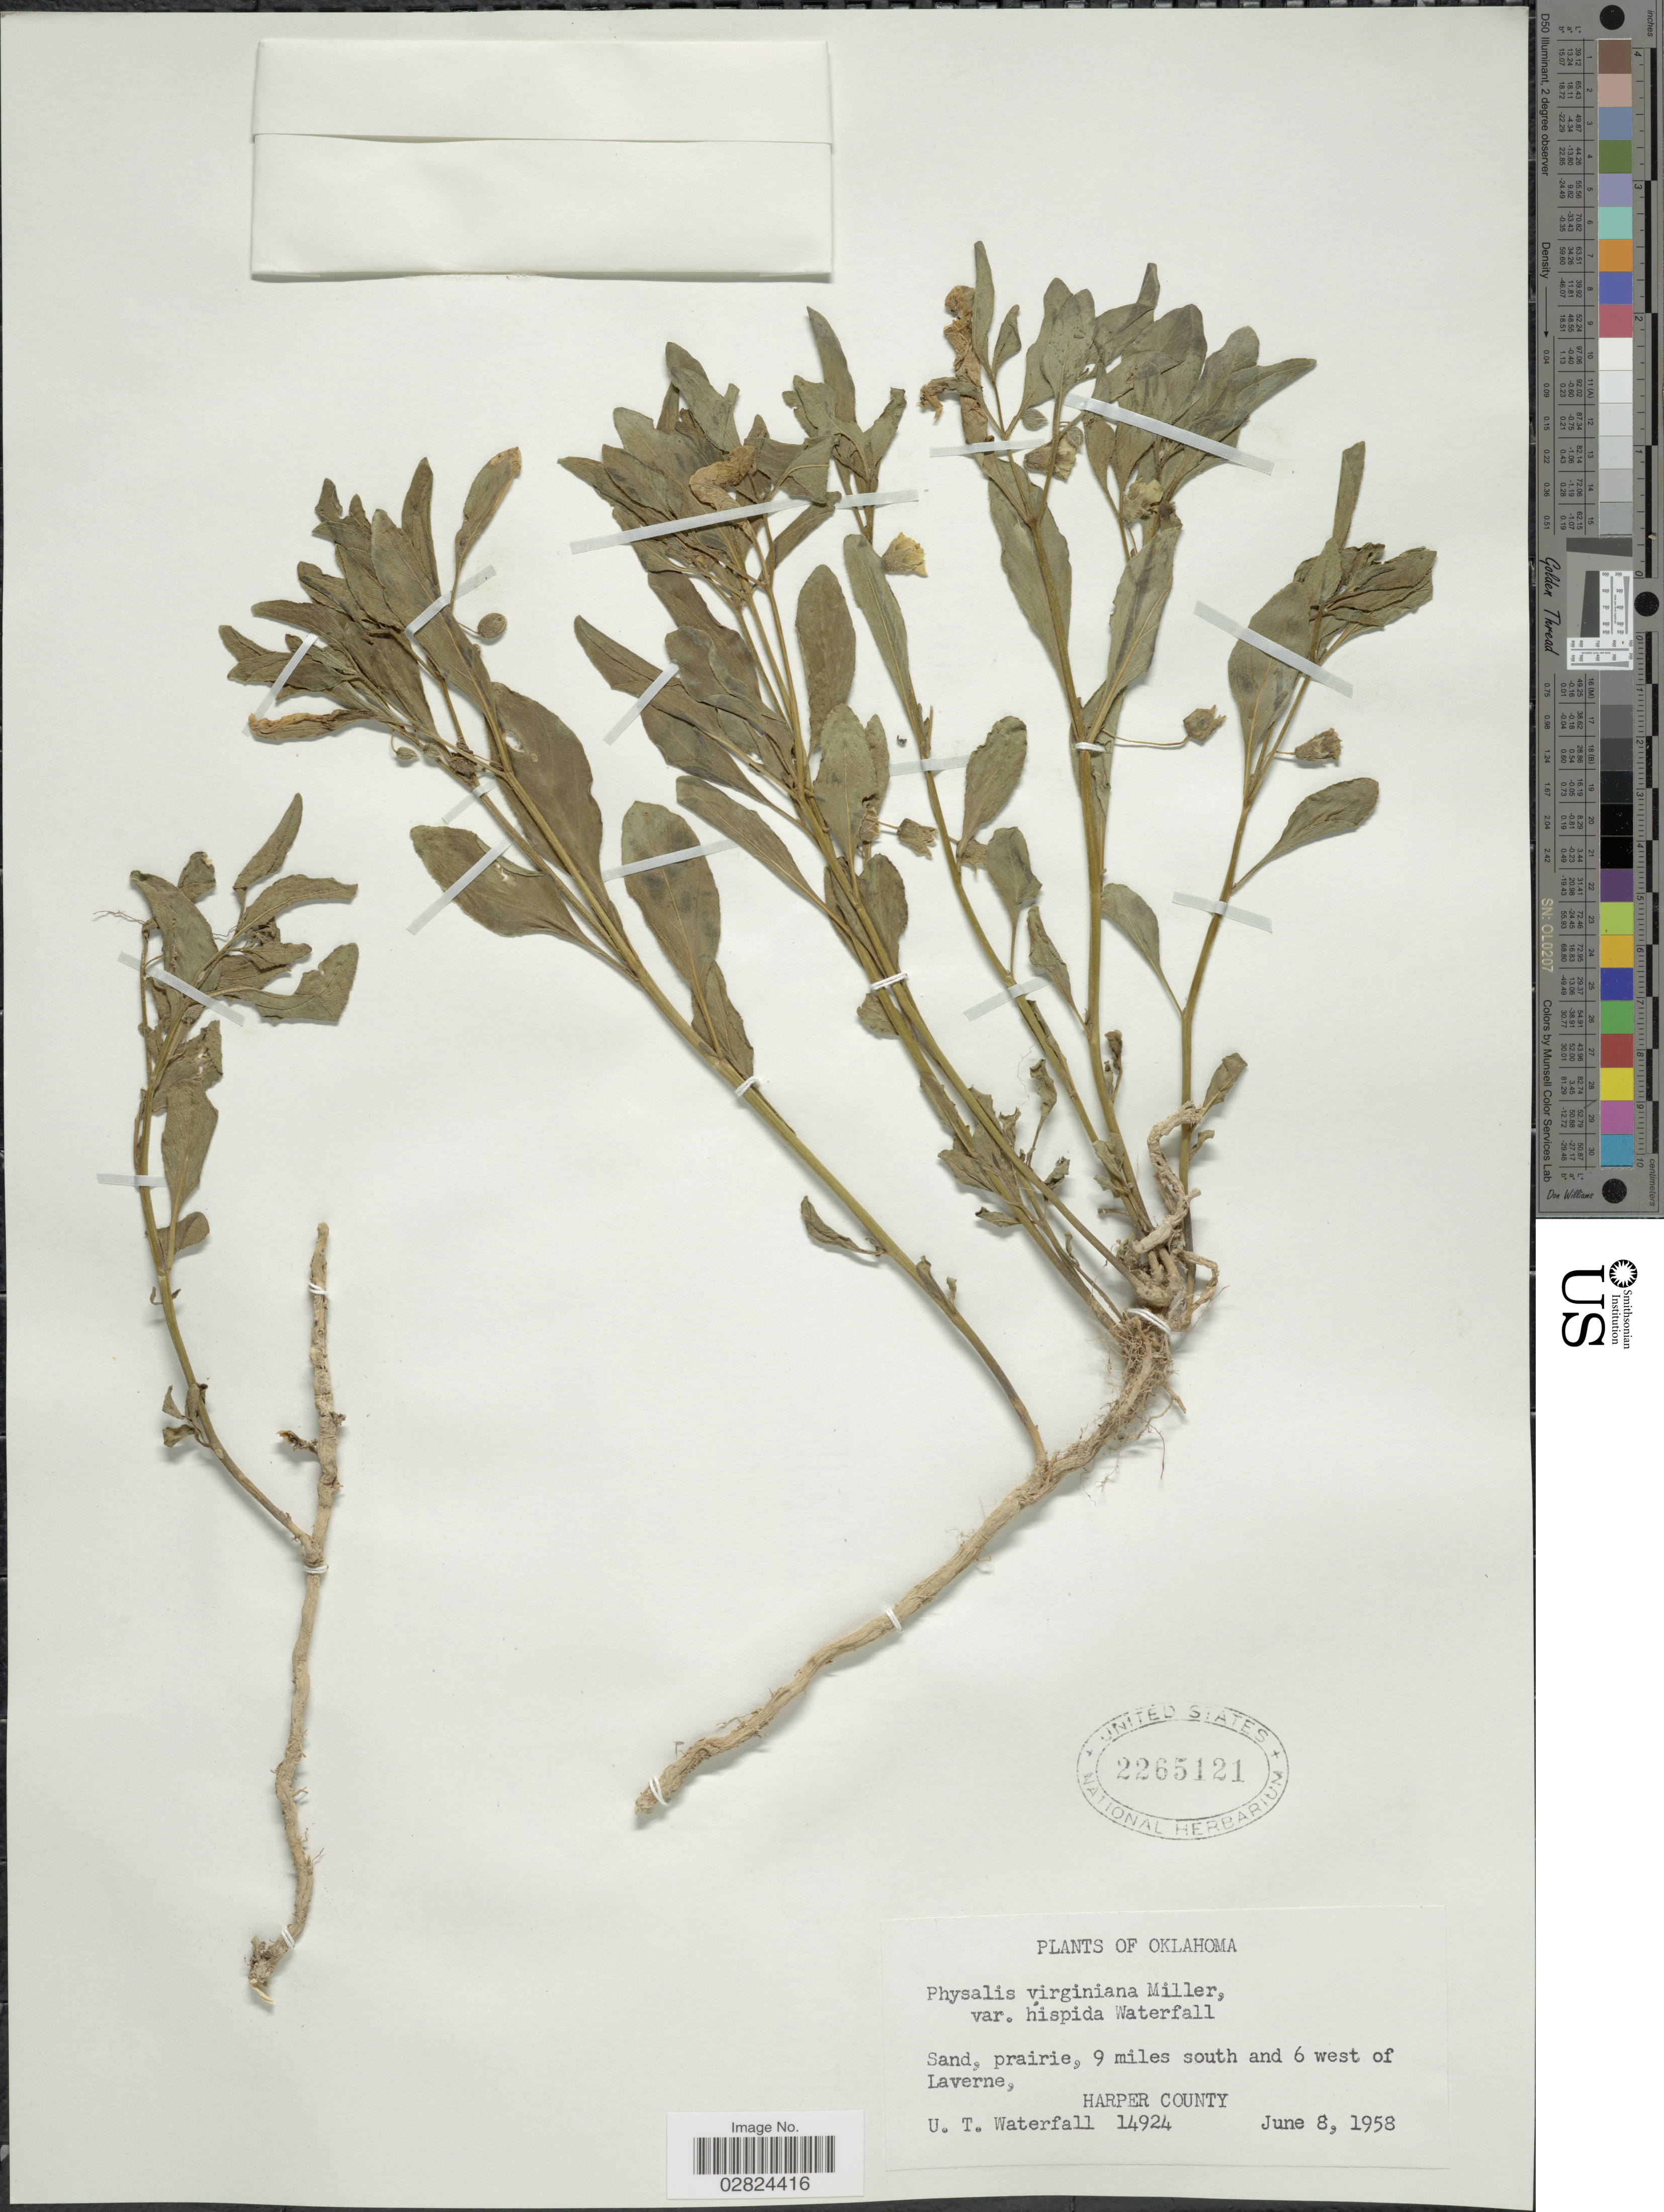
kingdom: Plantae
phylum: Tracheophyta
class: Magnoliopsida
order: Solanales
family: Solanaceae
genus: Physalis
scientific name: Physalis virginiana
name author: Mill.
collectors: U. T. Waterfall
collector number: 14924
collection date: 1958-06-08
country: United States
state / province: Oklahoma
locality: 9 miles south and 6 west of Laverne, Harper County.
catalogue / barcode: US 2265121